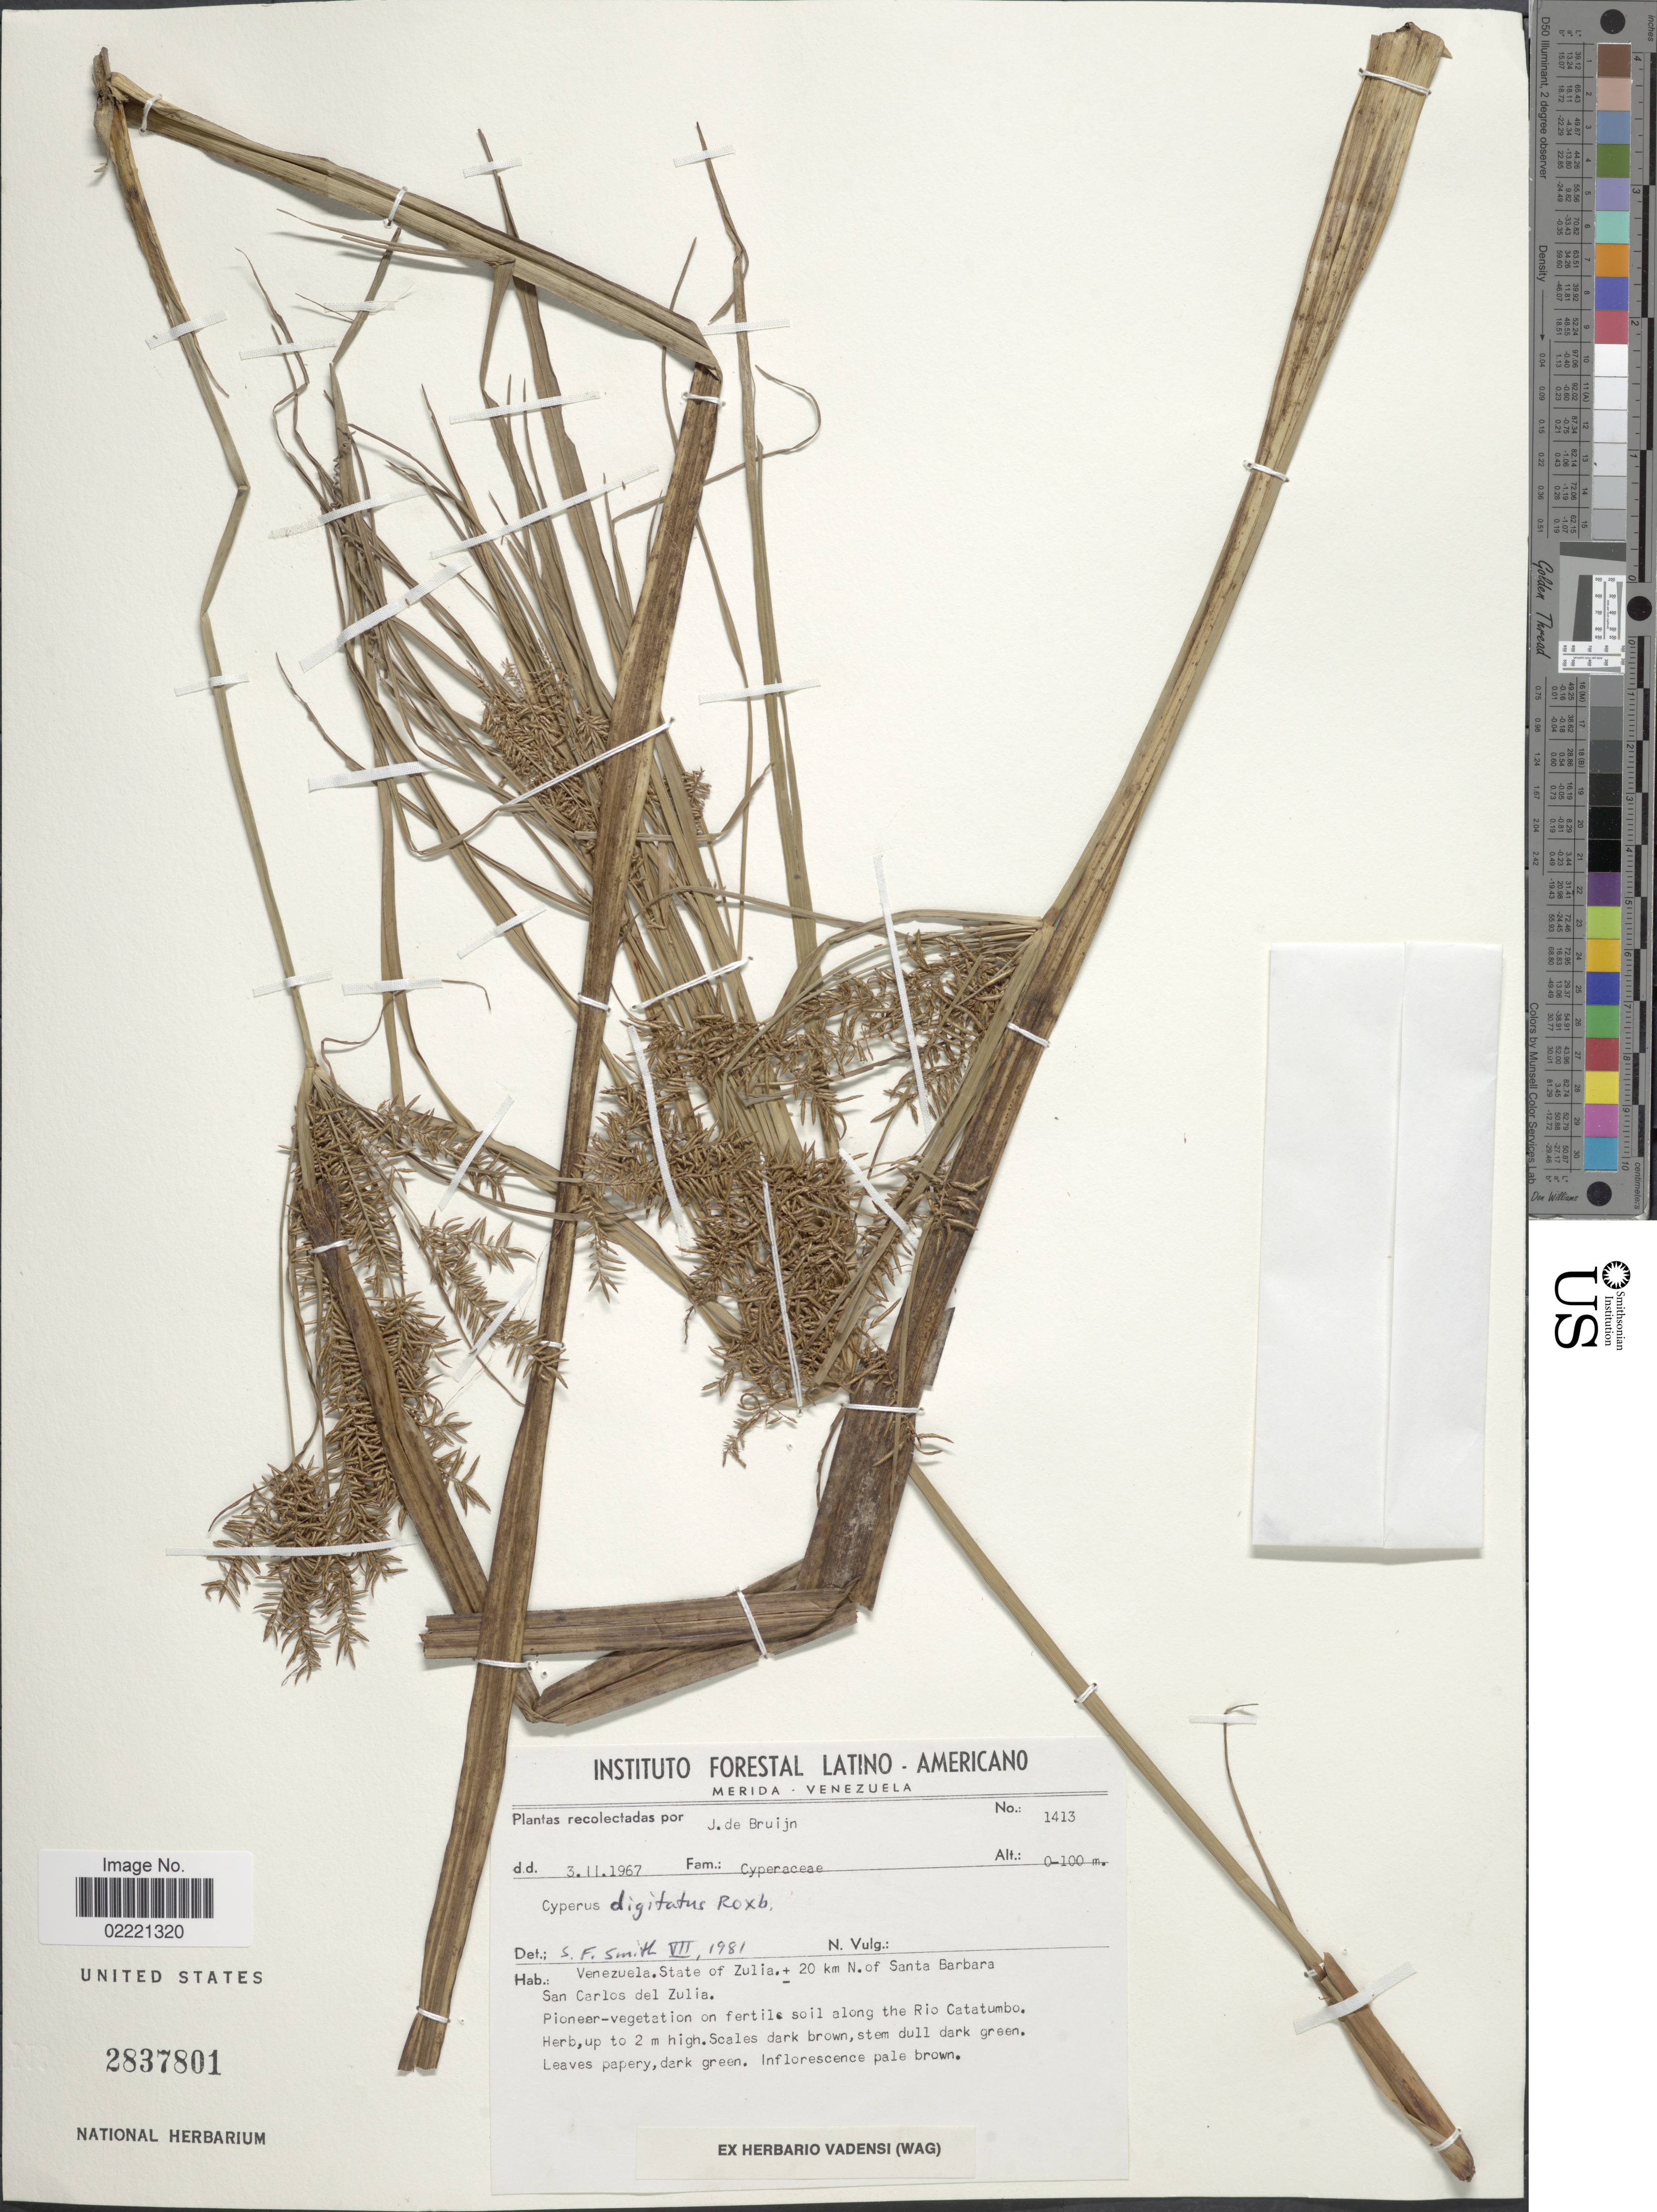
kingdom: Plantae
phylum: Tracheophyta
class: Liliopsida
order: Poales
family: Cyperaceae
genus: Cyperus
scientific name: Cyperus digitatus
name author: Roxb.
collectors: J. Bruijn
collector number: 1413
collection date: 1967-11-03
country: Venezuela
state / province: Zulia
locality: +/- 20 km N. of Santa Barbara, San Carlos del Zulia, along the Rio Catatumbo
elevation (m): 0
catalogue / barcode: US 2837801